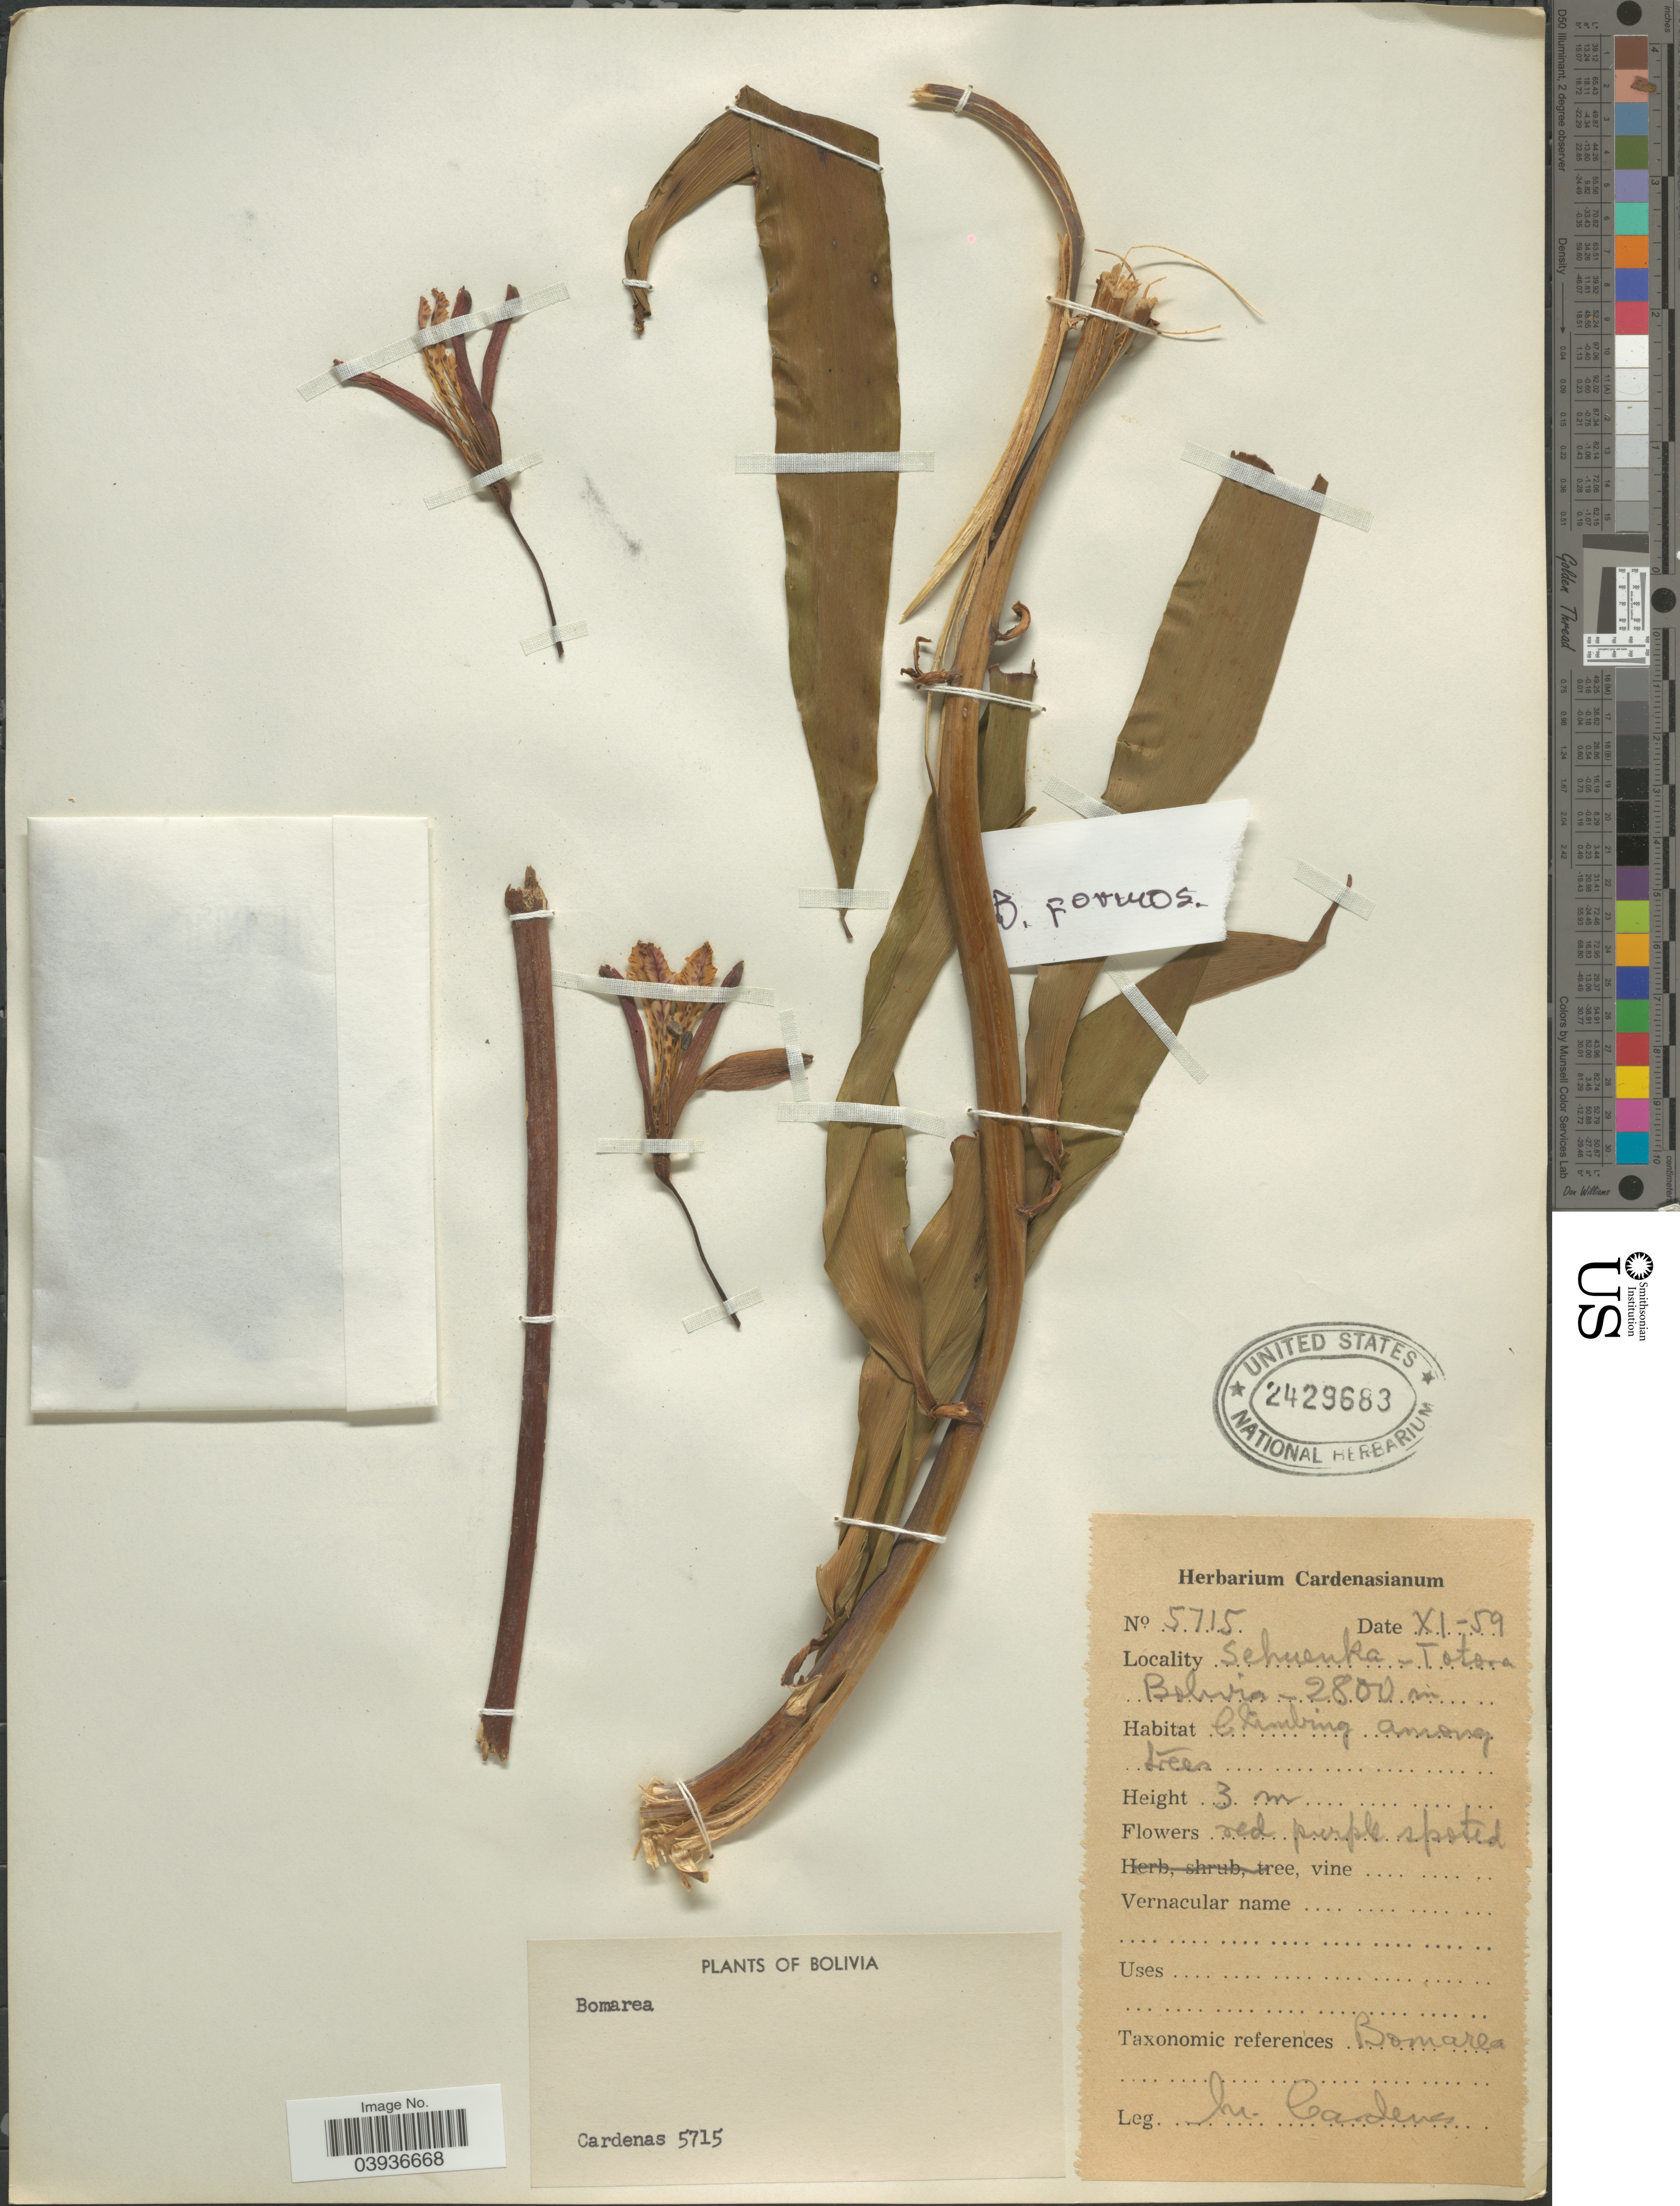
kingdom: Plantae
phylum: Tracheophyta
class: Liliopsida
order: Liliales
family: Alstroemeriaceae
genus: Bomarea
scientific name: Bomarea sp.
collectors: M. Cárdenas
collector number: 5715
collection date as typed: Transcribed d/m/y: /11/59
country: Bolivia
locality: Scheunka-Totora.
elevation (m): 2800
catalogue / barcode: US 2429683